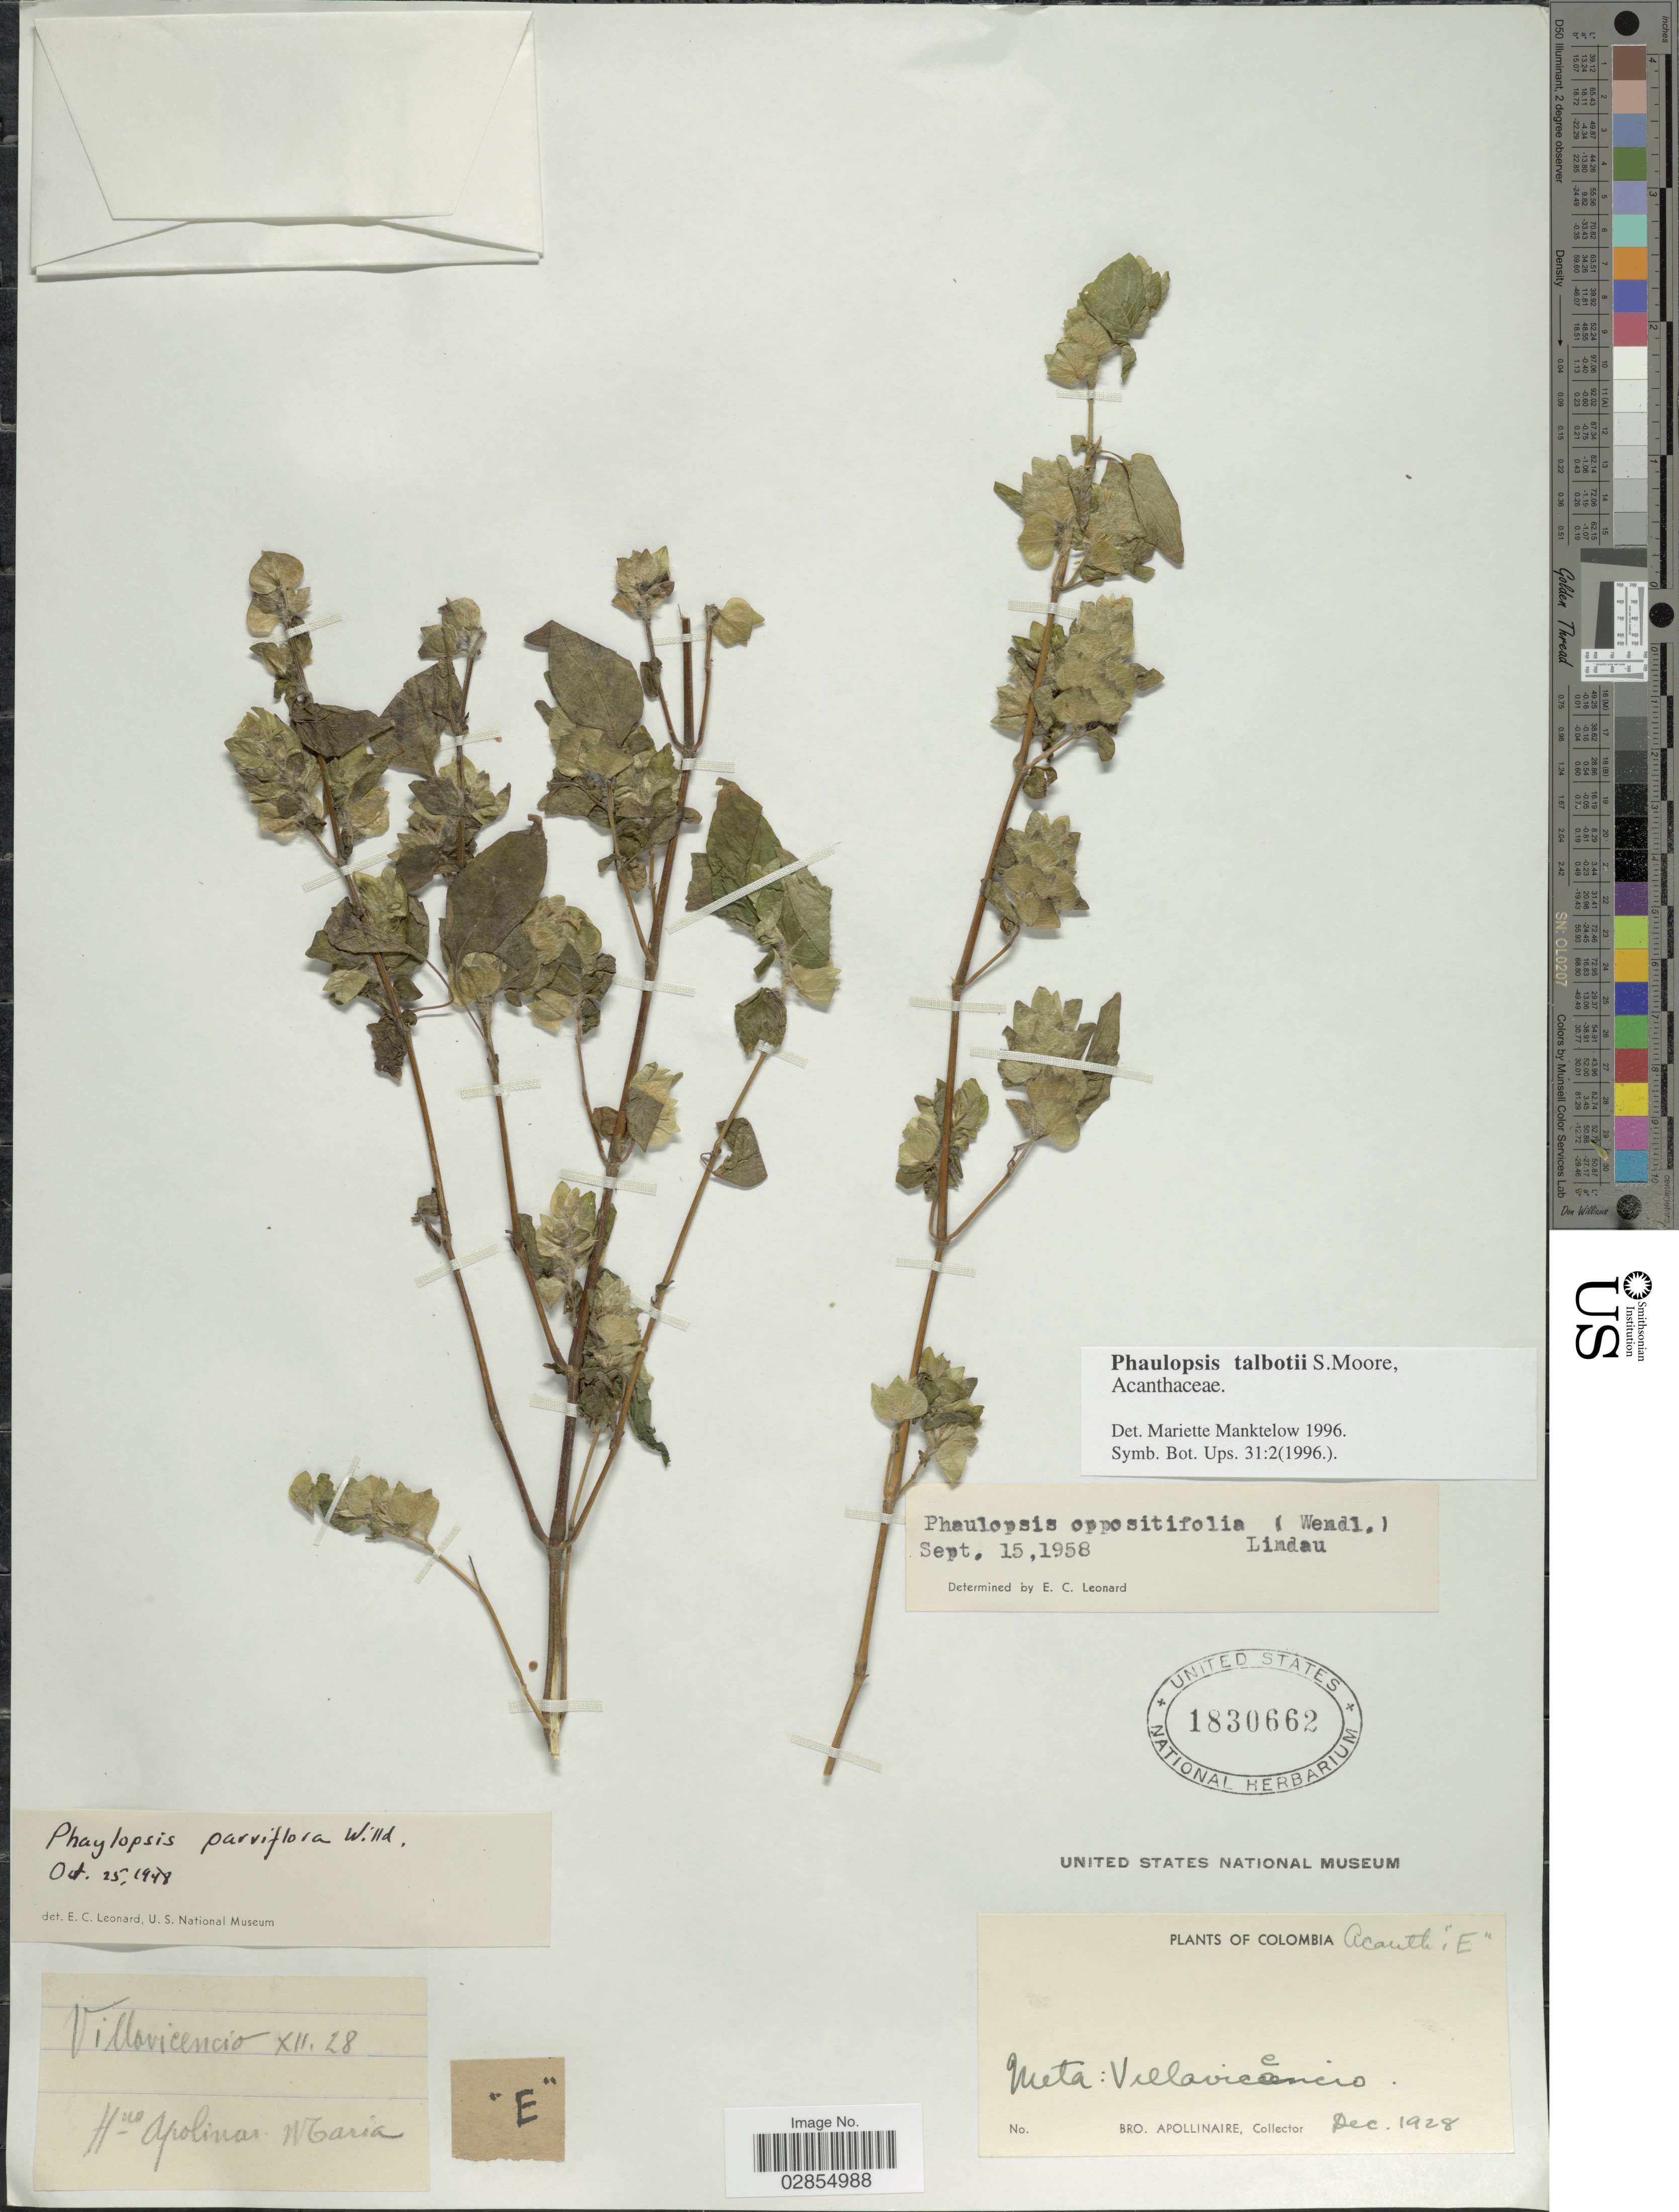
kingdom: Plantae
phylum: Tracheophyta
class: Magnoliopsida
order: Lamiales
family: Acanthaceae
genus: Phaulopsis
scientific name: Phaulopsis talbotii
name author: S. Moore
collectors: Bro. Apollinaire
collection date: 1928-12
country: Colombia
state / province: Meta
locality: Villavicencio.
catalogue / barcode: US 1830662